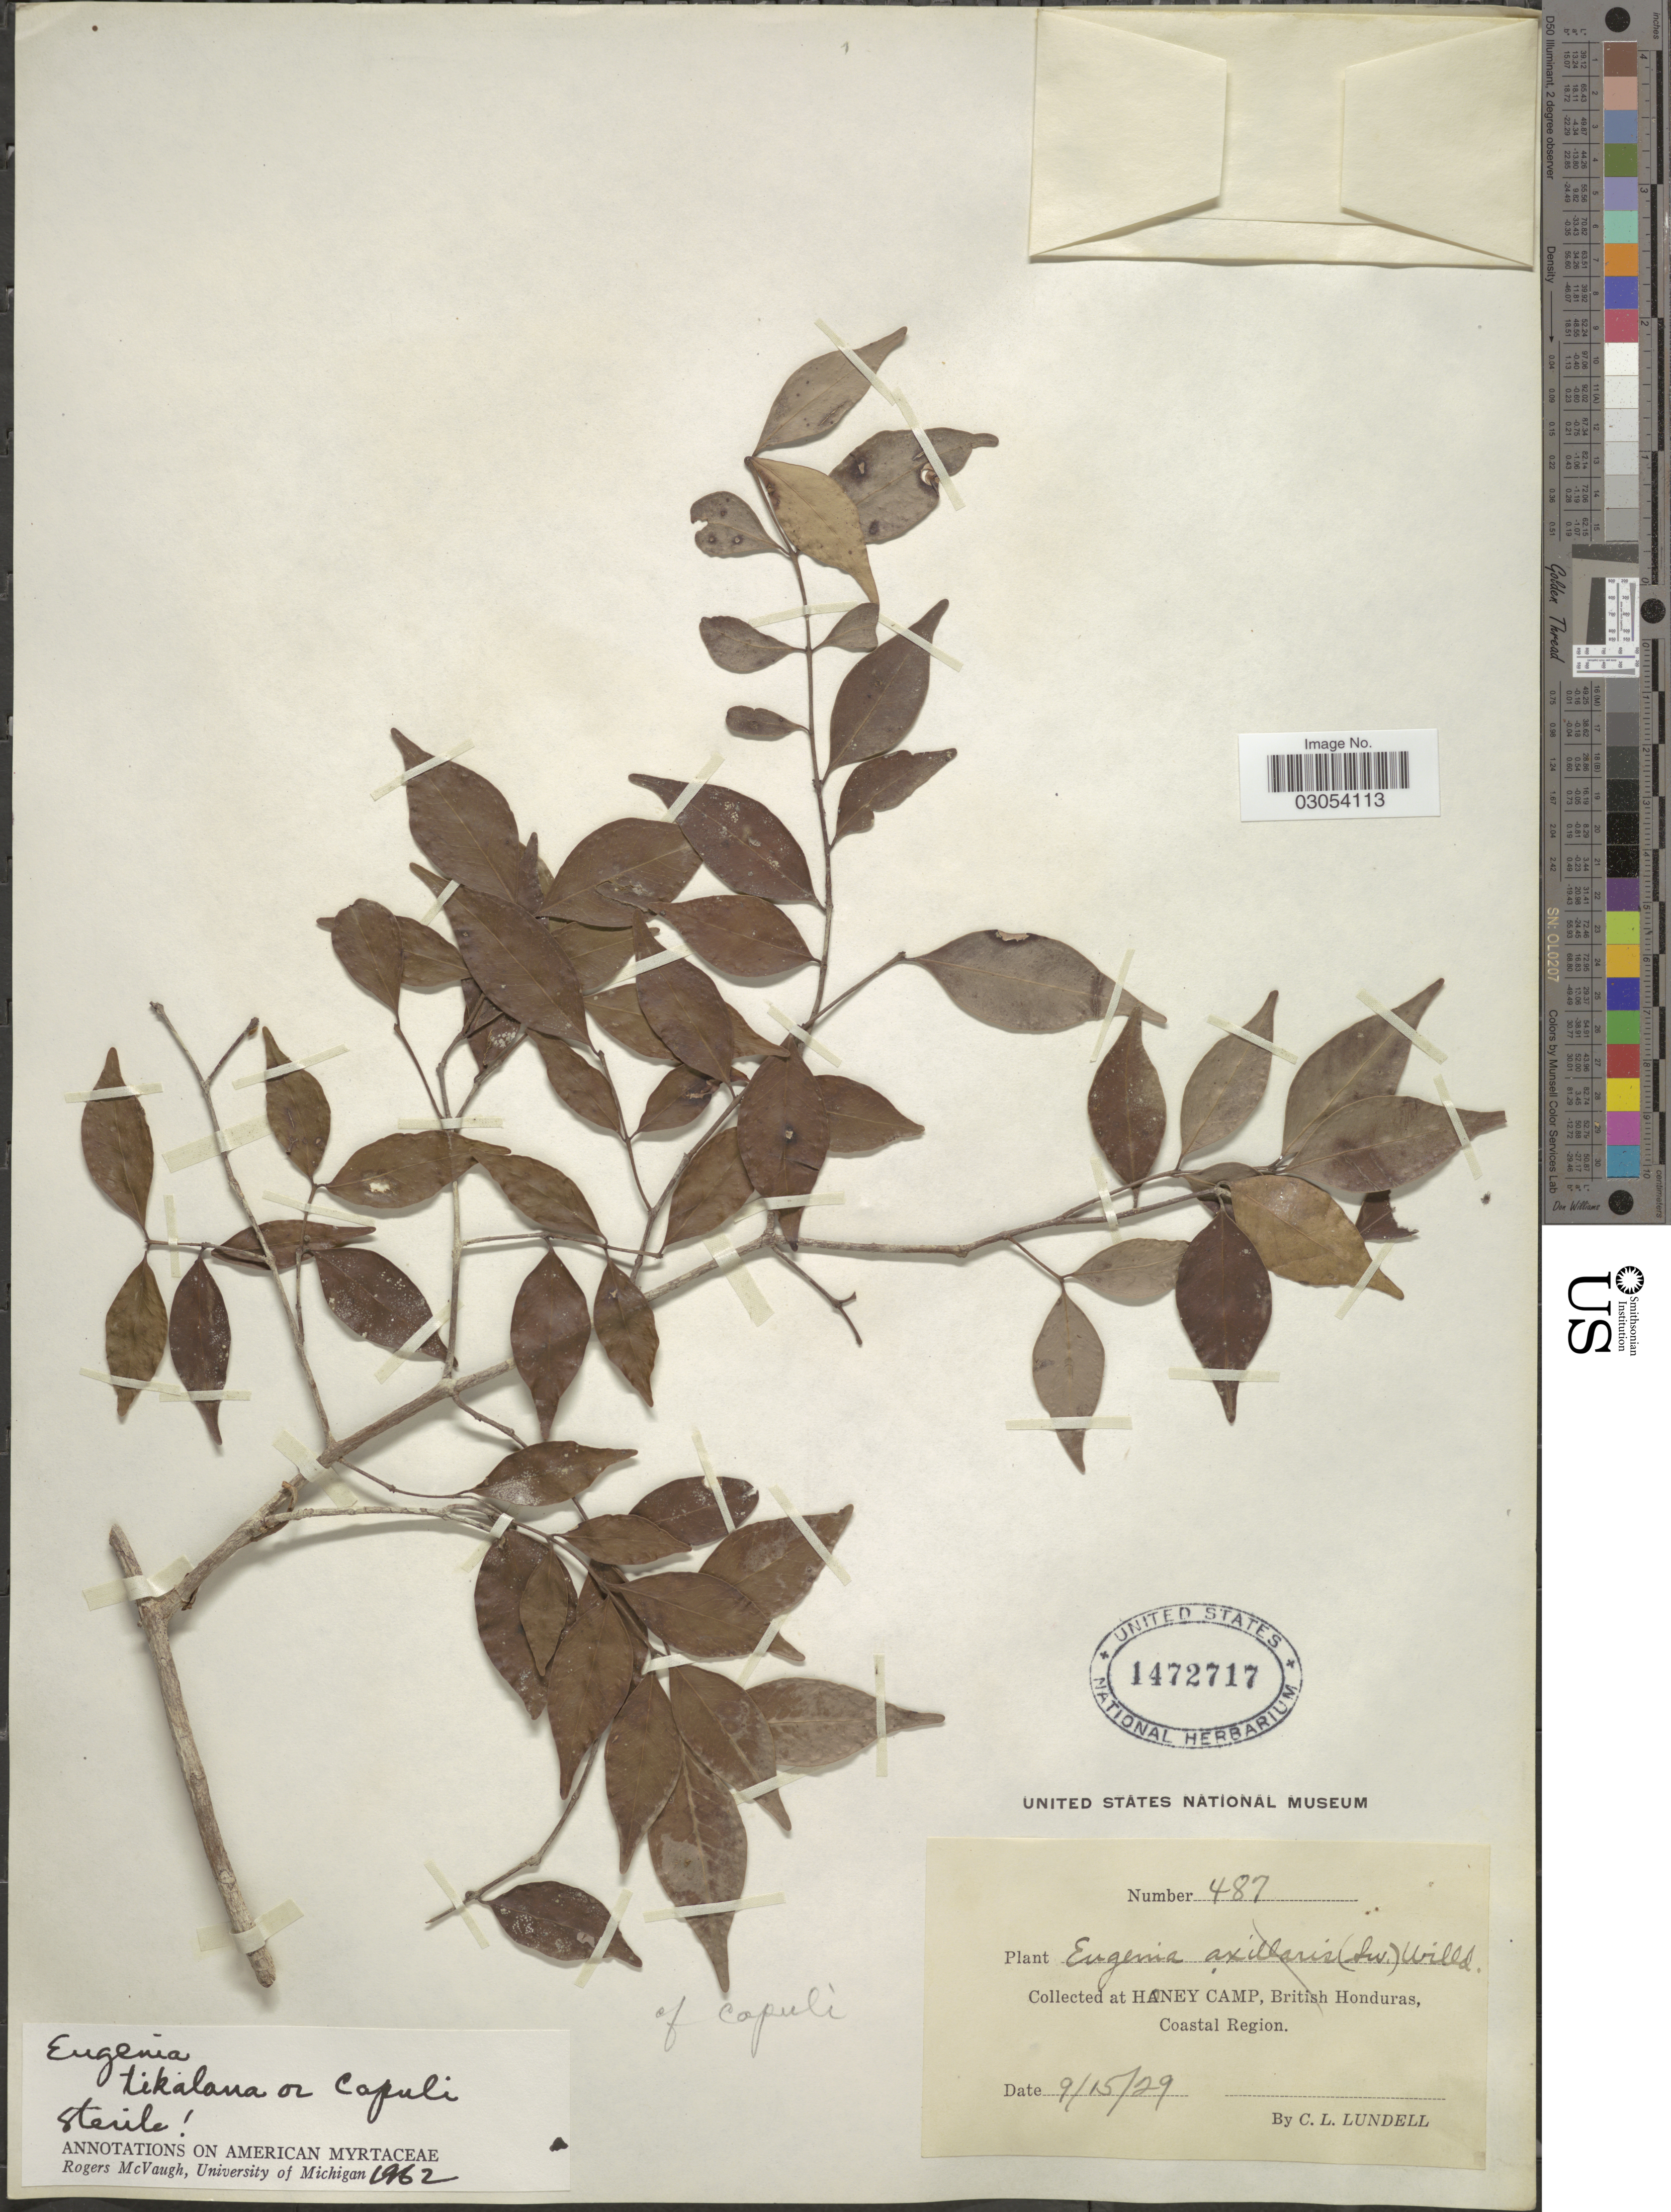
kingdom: Plantae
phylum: Tracheophyta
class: Magnoliopsida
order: Myrtales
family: Myrtaceae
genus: Eugenia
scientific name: Eugenia tikalana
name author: Lundell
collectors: C. L. Lundell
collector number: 487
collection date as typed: Transcribed d/m/y: 15/9/29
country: Belize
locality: At Honey Camp, British Honduras, Coastal Region.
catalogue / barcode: US 1472717